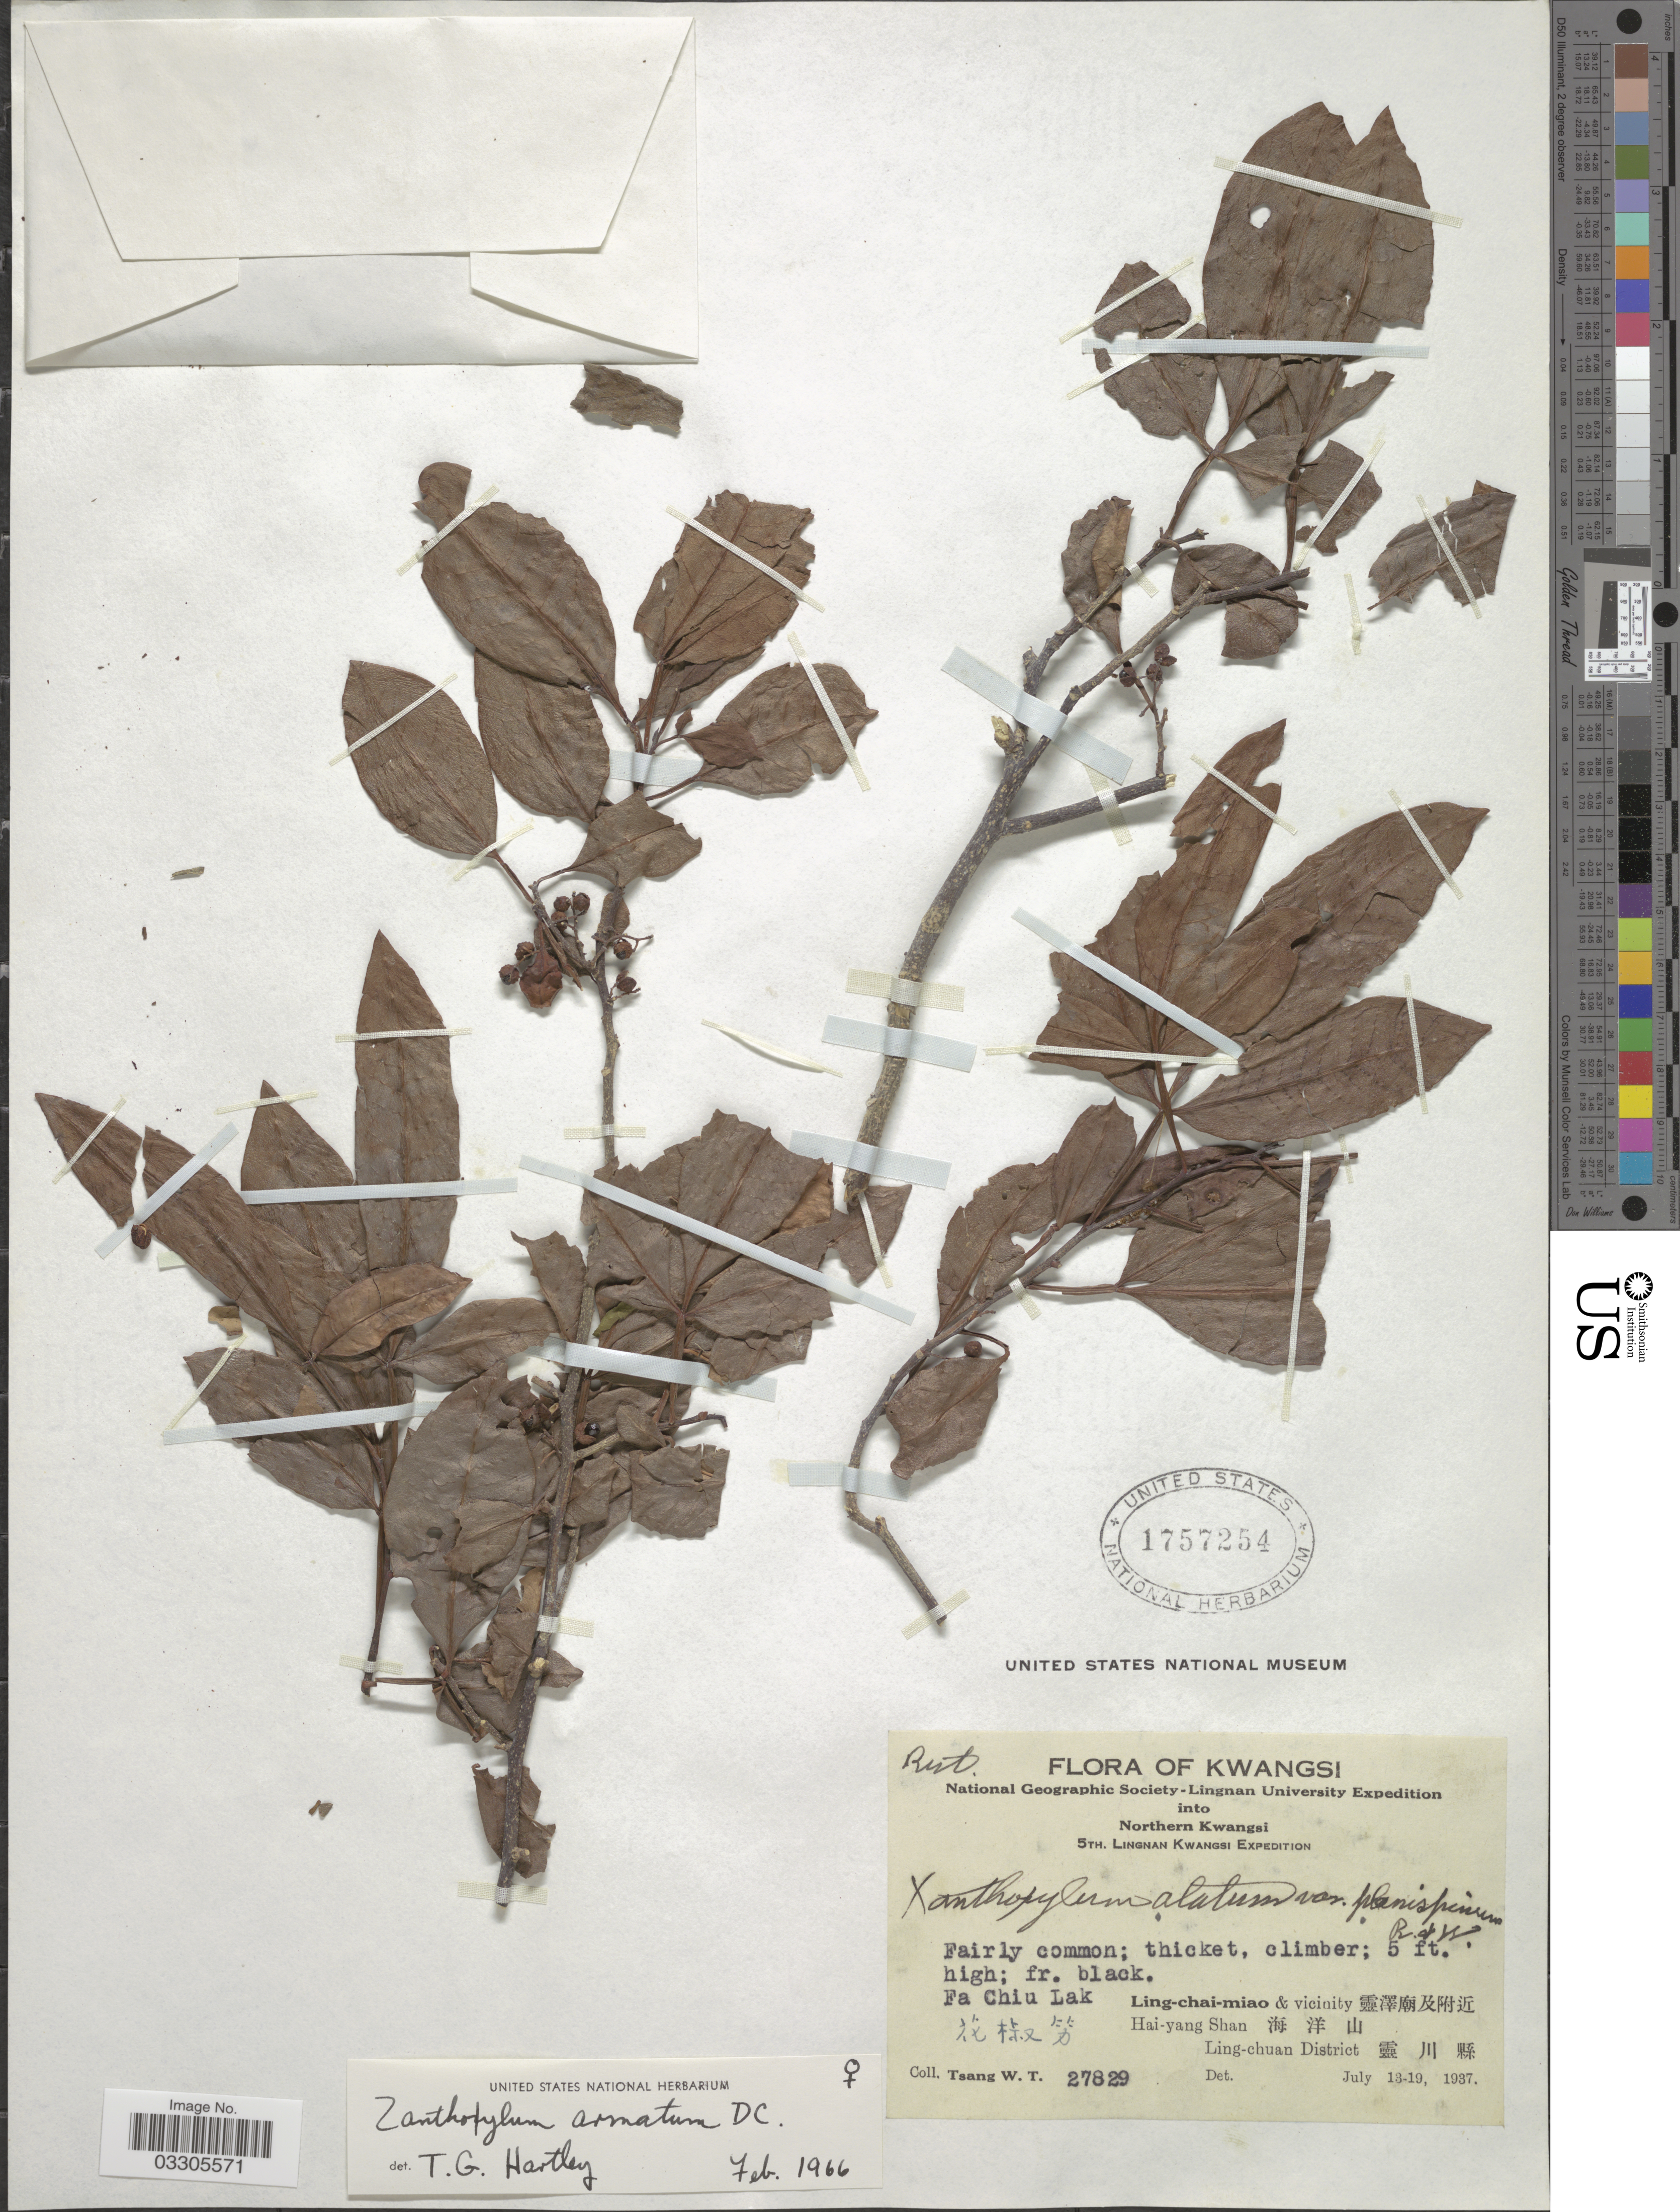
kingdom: Plantae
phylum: Tracheophyta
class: Magnoliopsida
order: Sapindales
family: Rutaceae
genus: Zanthoxylum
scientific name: Zanthoxylum armatum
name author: DC.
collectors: W. T. Tsang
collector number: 27829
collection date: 1937-07-13/1937-07-19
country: China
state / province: Guangxi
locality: Kwangsi, Northern Kwangsi, Fa Chiu Lak X, Ling-chai-miao & vicinity X, Hai-yang Shan X, Ling-chuan District X.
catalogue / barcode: US 1757254